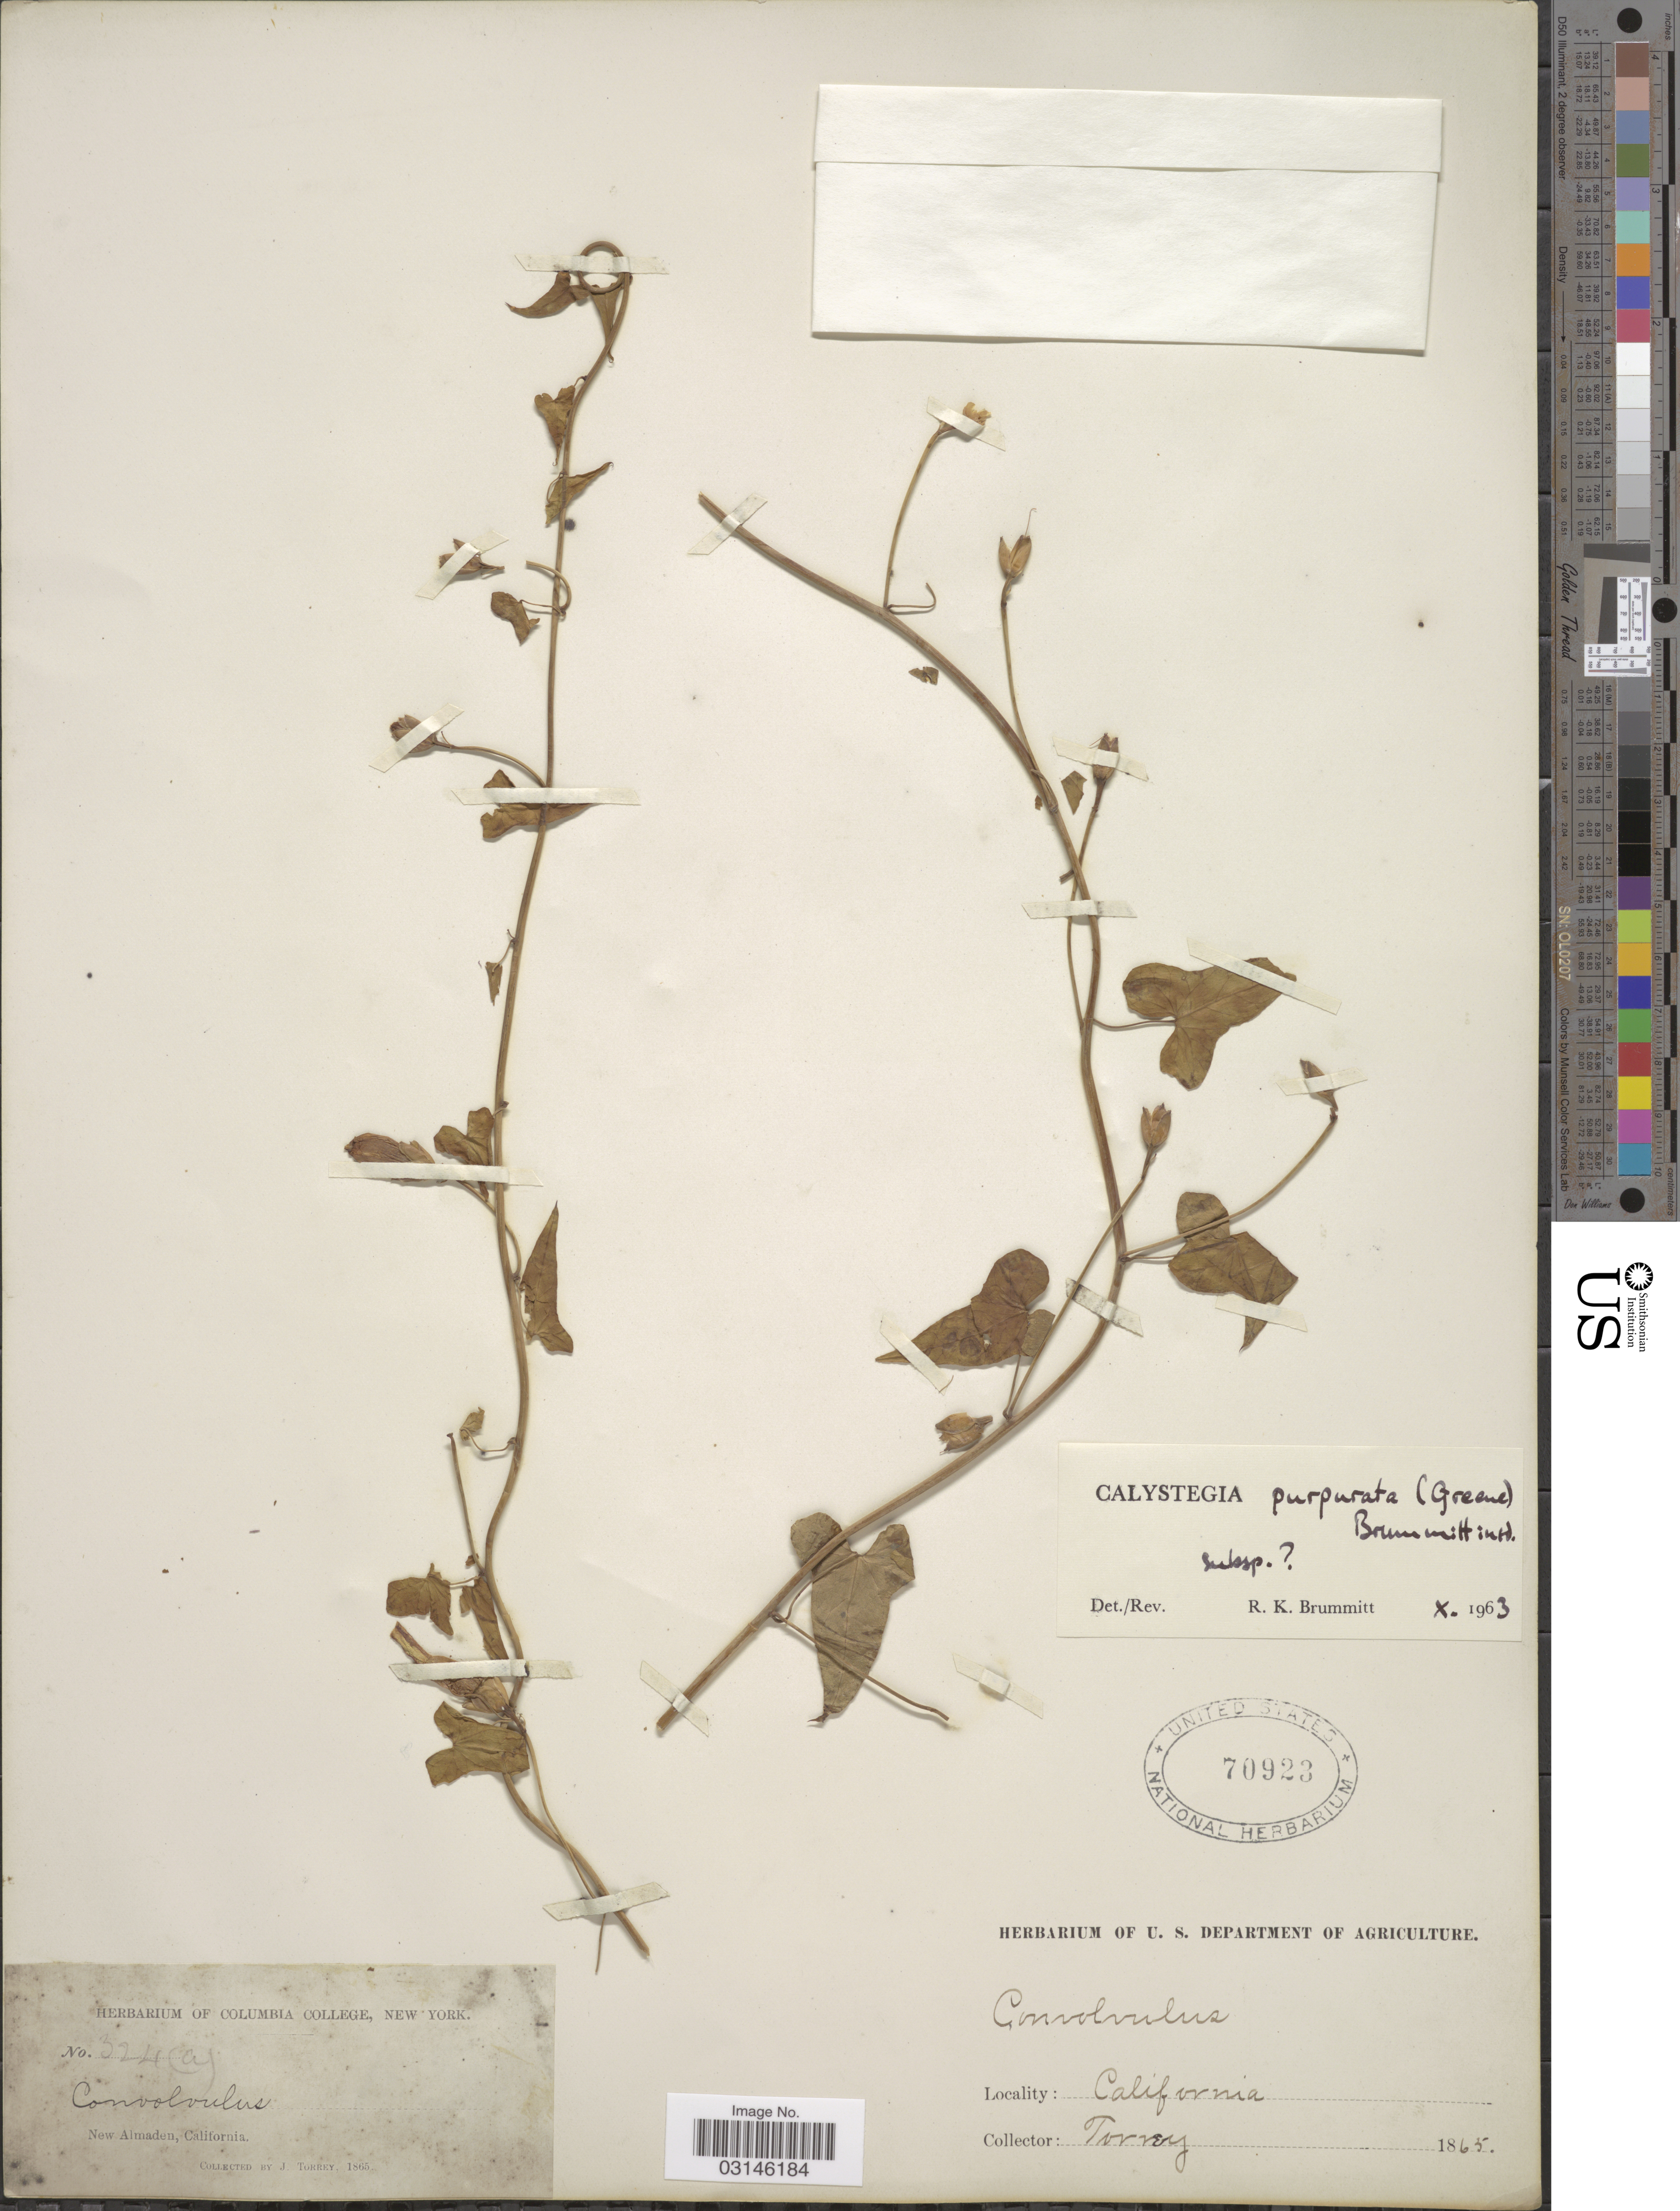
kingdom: Plantae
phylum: Tracheophyta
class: Magnoliopsida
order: Solanales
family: Convolvulaceae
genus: Calystegia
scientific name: Calystegia purpurata subsp. purpurata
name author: (Greene) Brummitt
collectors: J. Torrey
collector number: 324caj*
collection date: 1865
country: United States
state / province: California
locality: New Almaden.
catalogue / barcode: US 70923